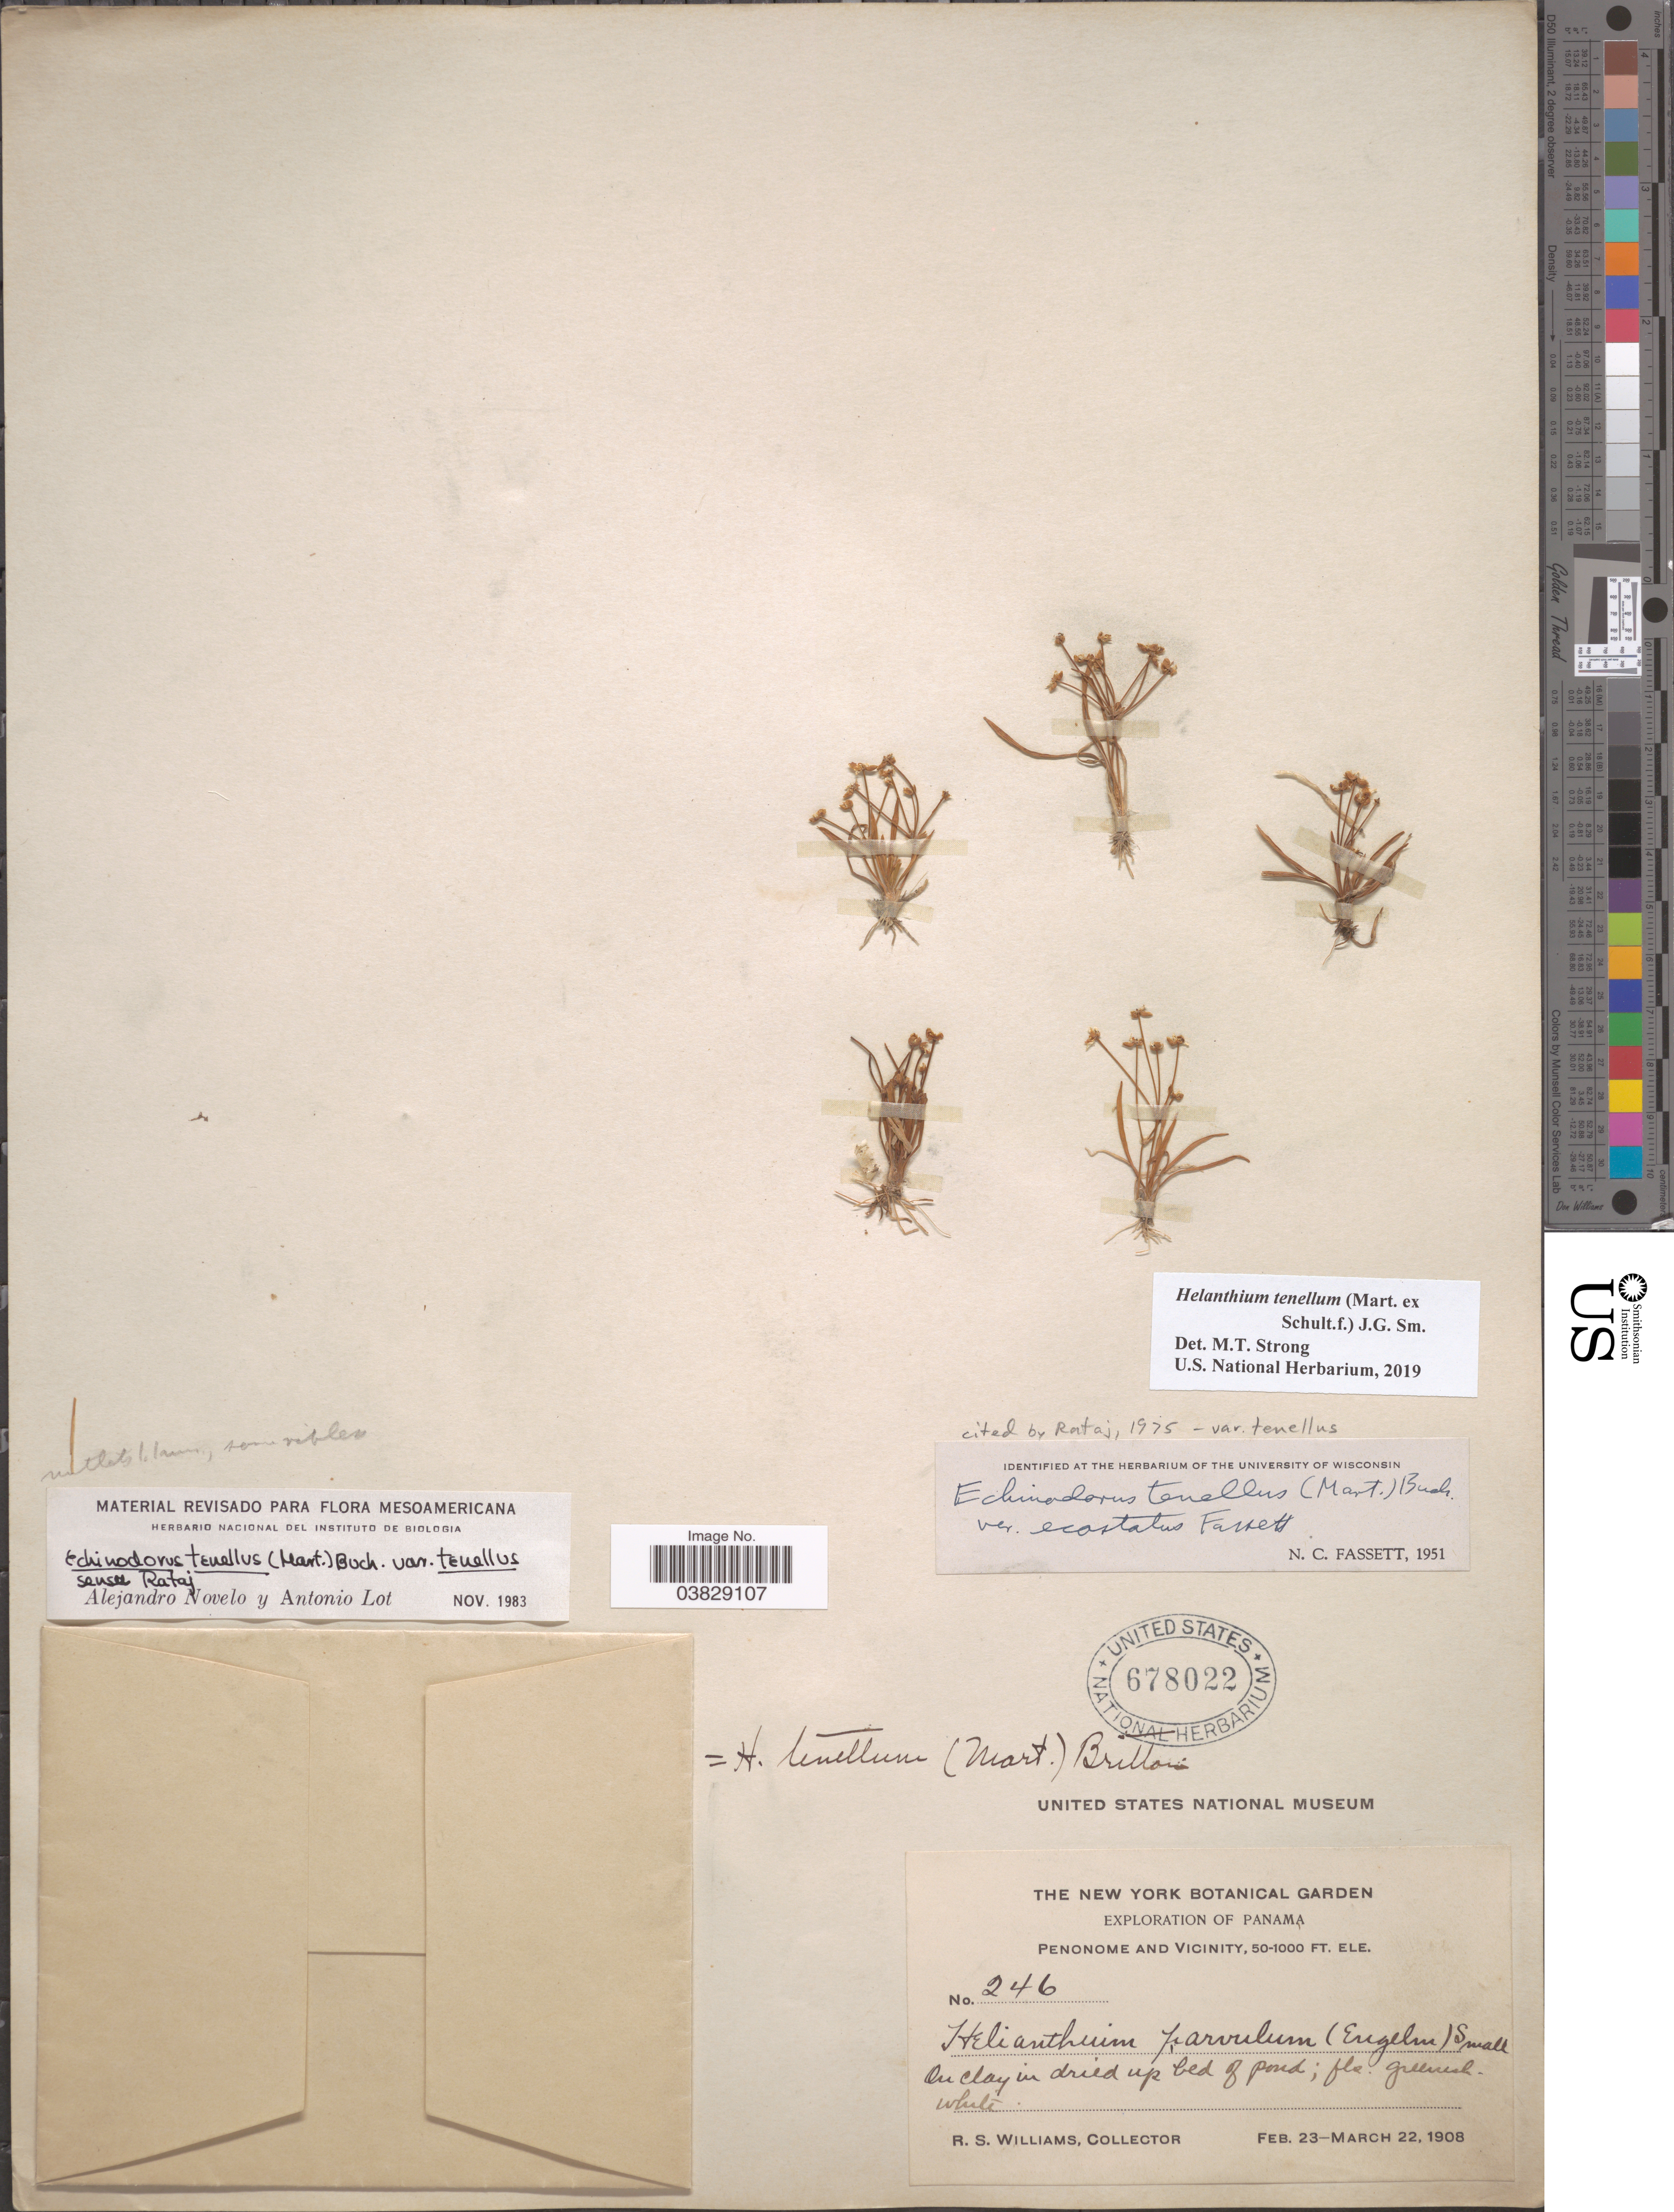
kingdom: Plantae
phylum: Tracheophyta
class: Liliopsida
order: Alismatales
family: Alismataceae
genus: Helanthium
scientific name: Helanthium tenellum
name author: (Mart. ex Schult. f.) J.G. Sm.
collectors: R. S. Williams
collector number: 246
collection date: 1908-02-23/1908-03-22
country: Panama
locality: Penonome and Vicinity.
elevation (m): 15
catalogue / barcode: US 678022